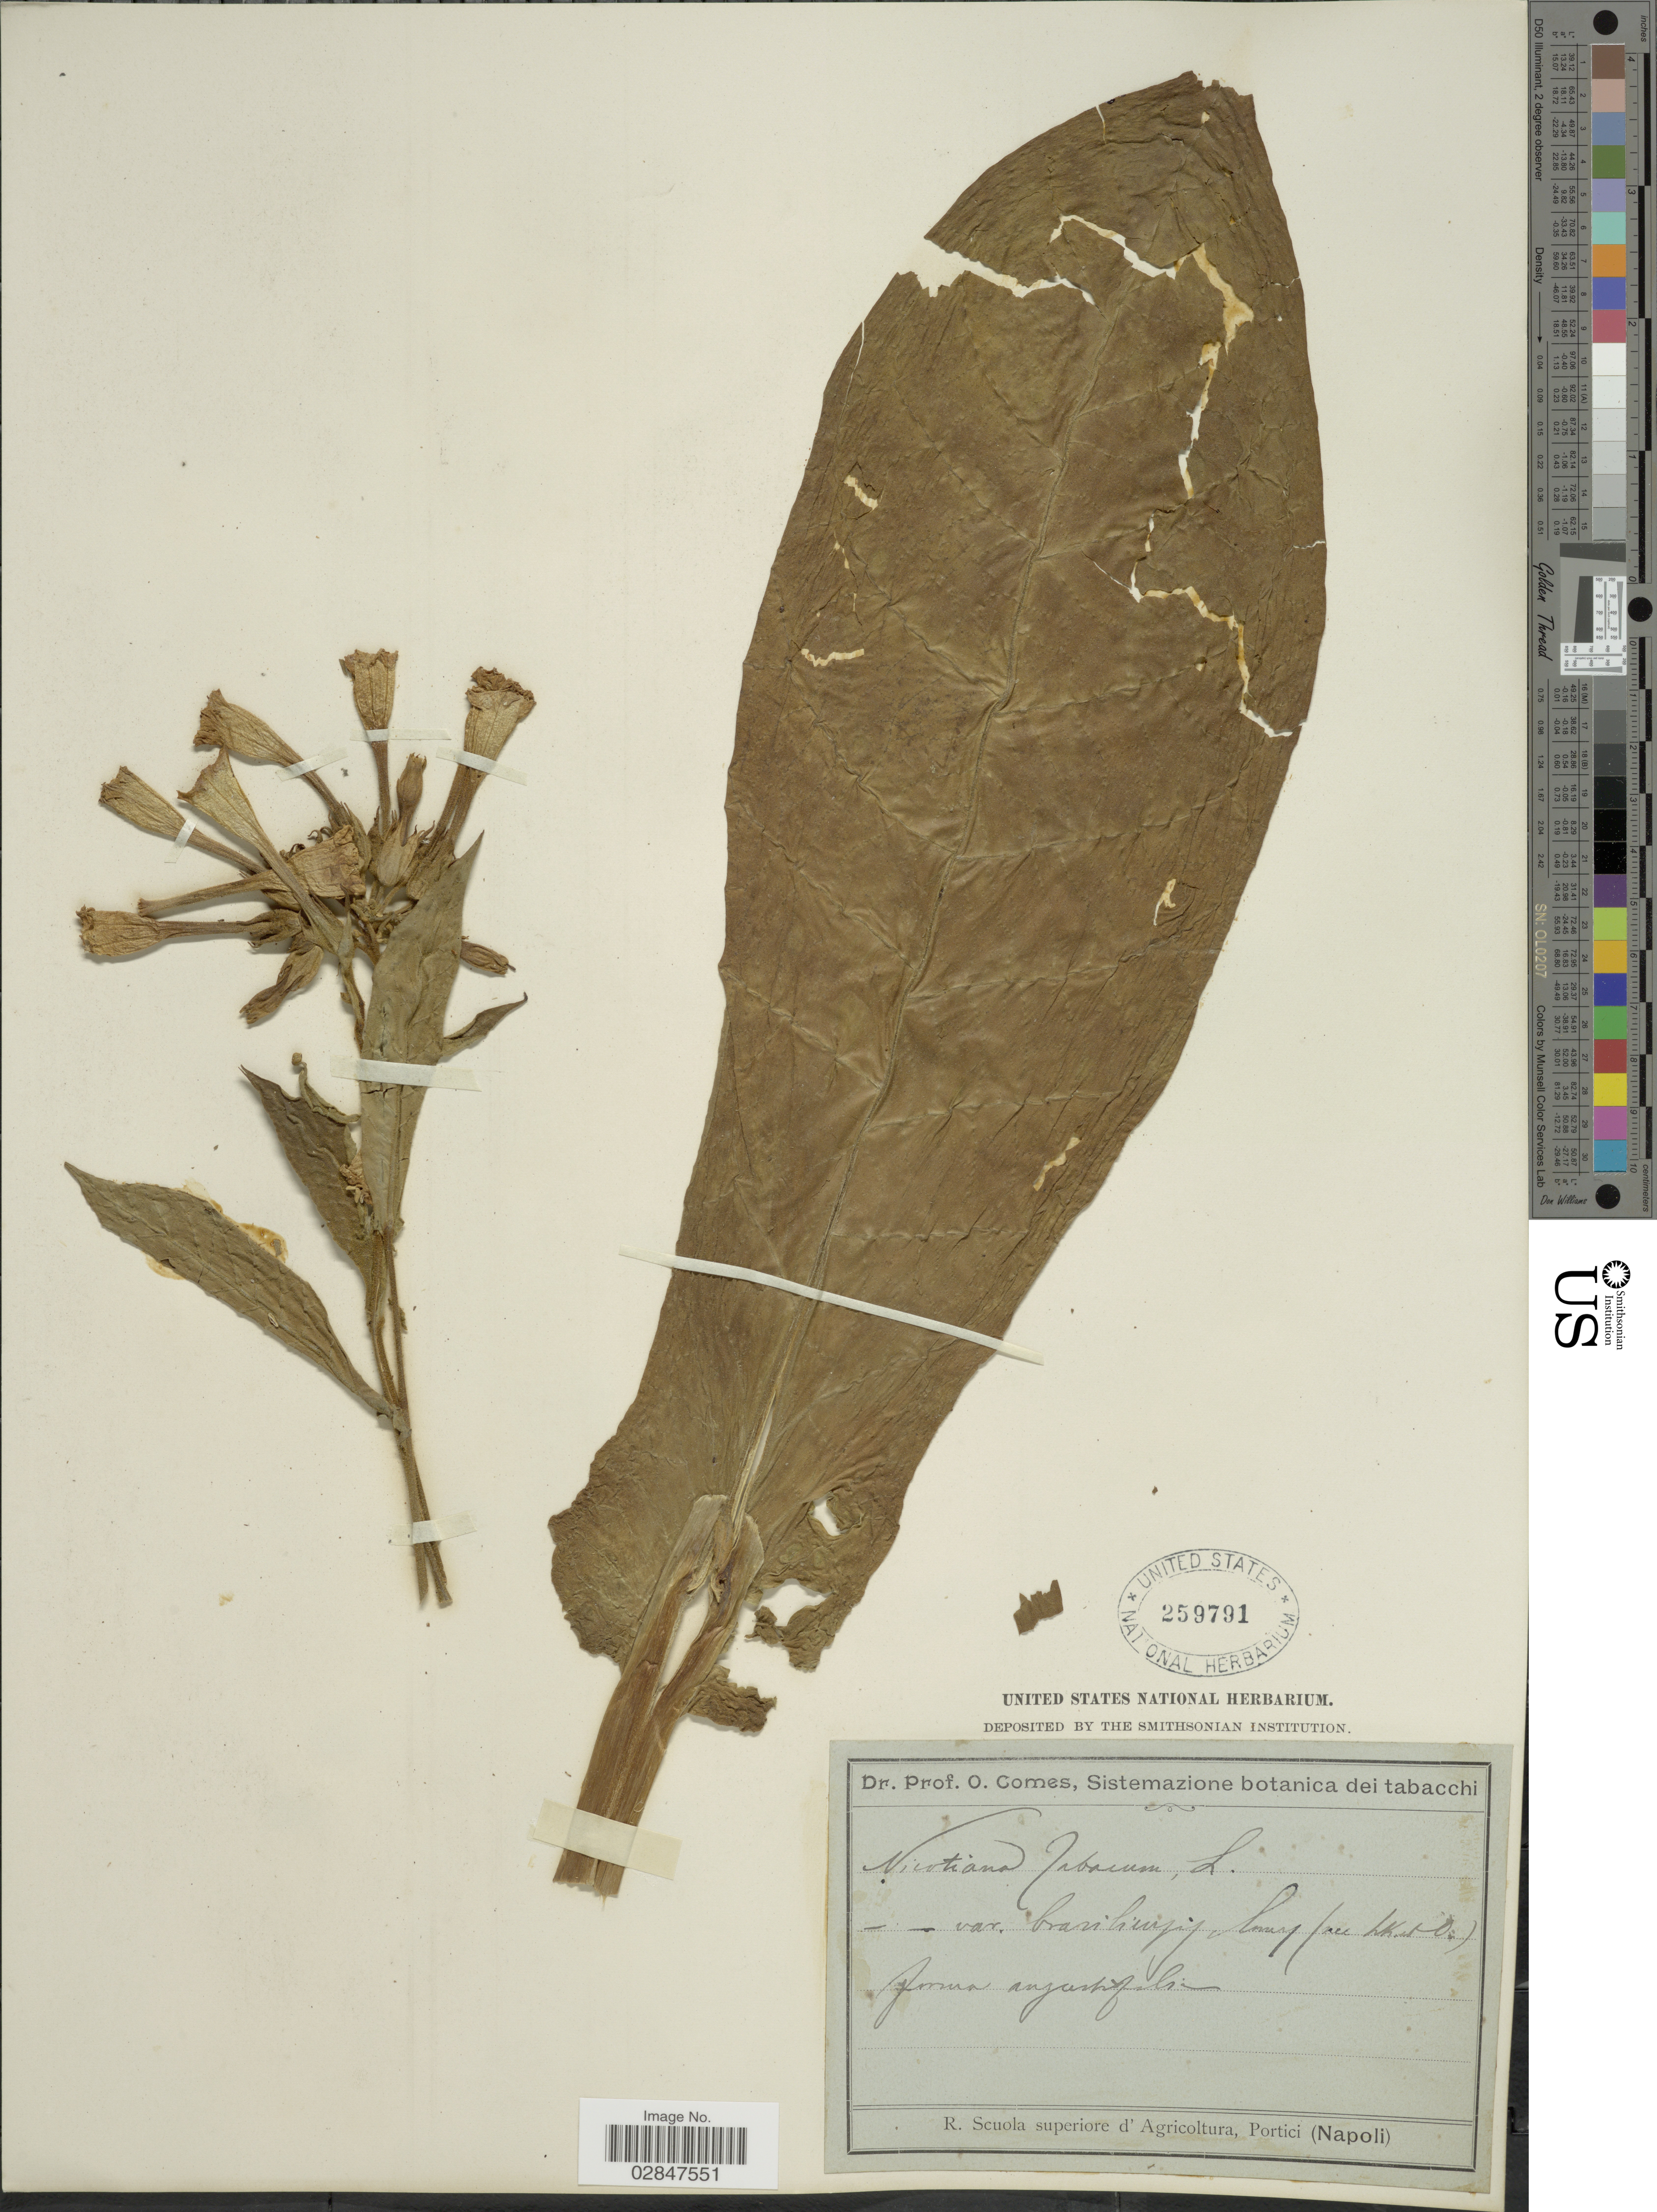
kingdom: Plantae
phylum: Tracheophyta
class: Magnoliopsida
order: Solanales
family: Solanaceae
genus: Nicotiana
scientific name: Nicotiana tabacum var. brasiliensis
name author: Comes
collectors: O. Comes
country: Italy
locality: Portici (Napoli).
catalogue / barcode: US 259791